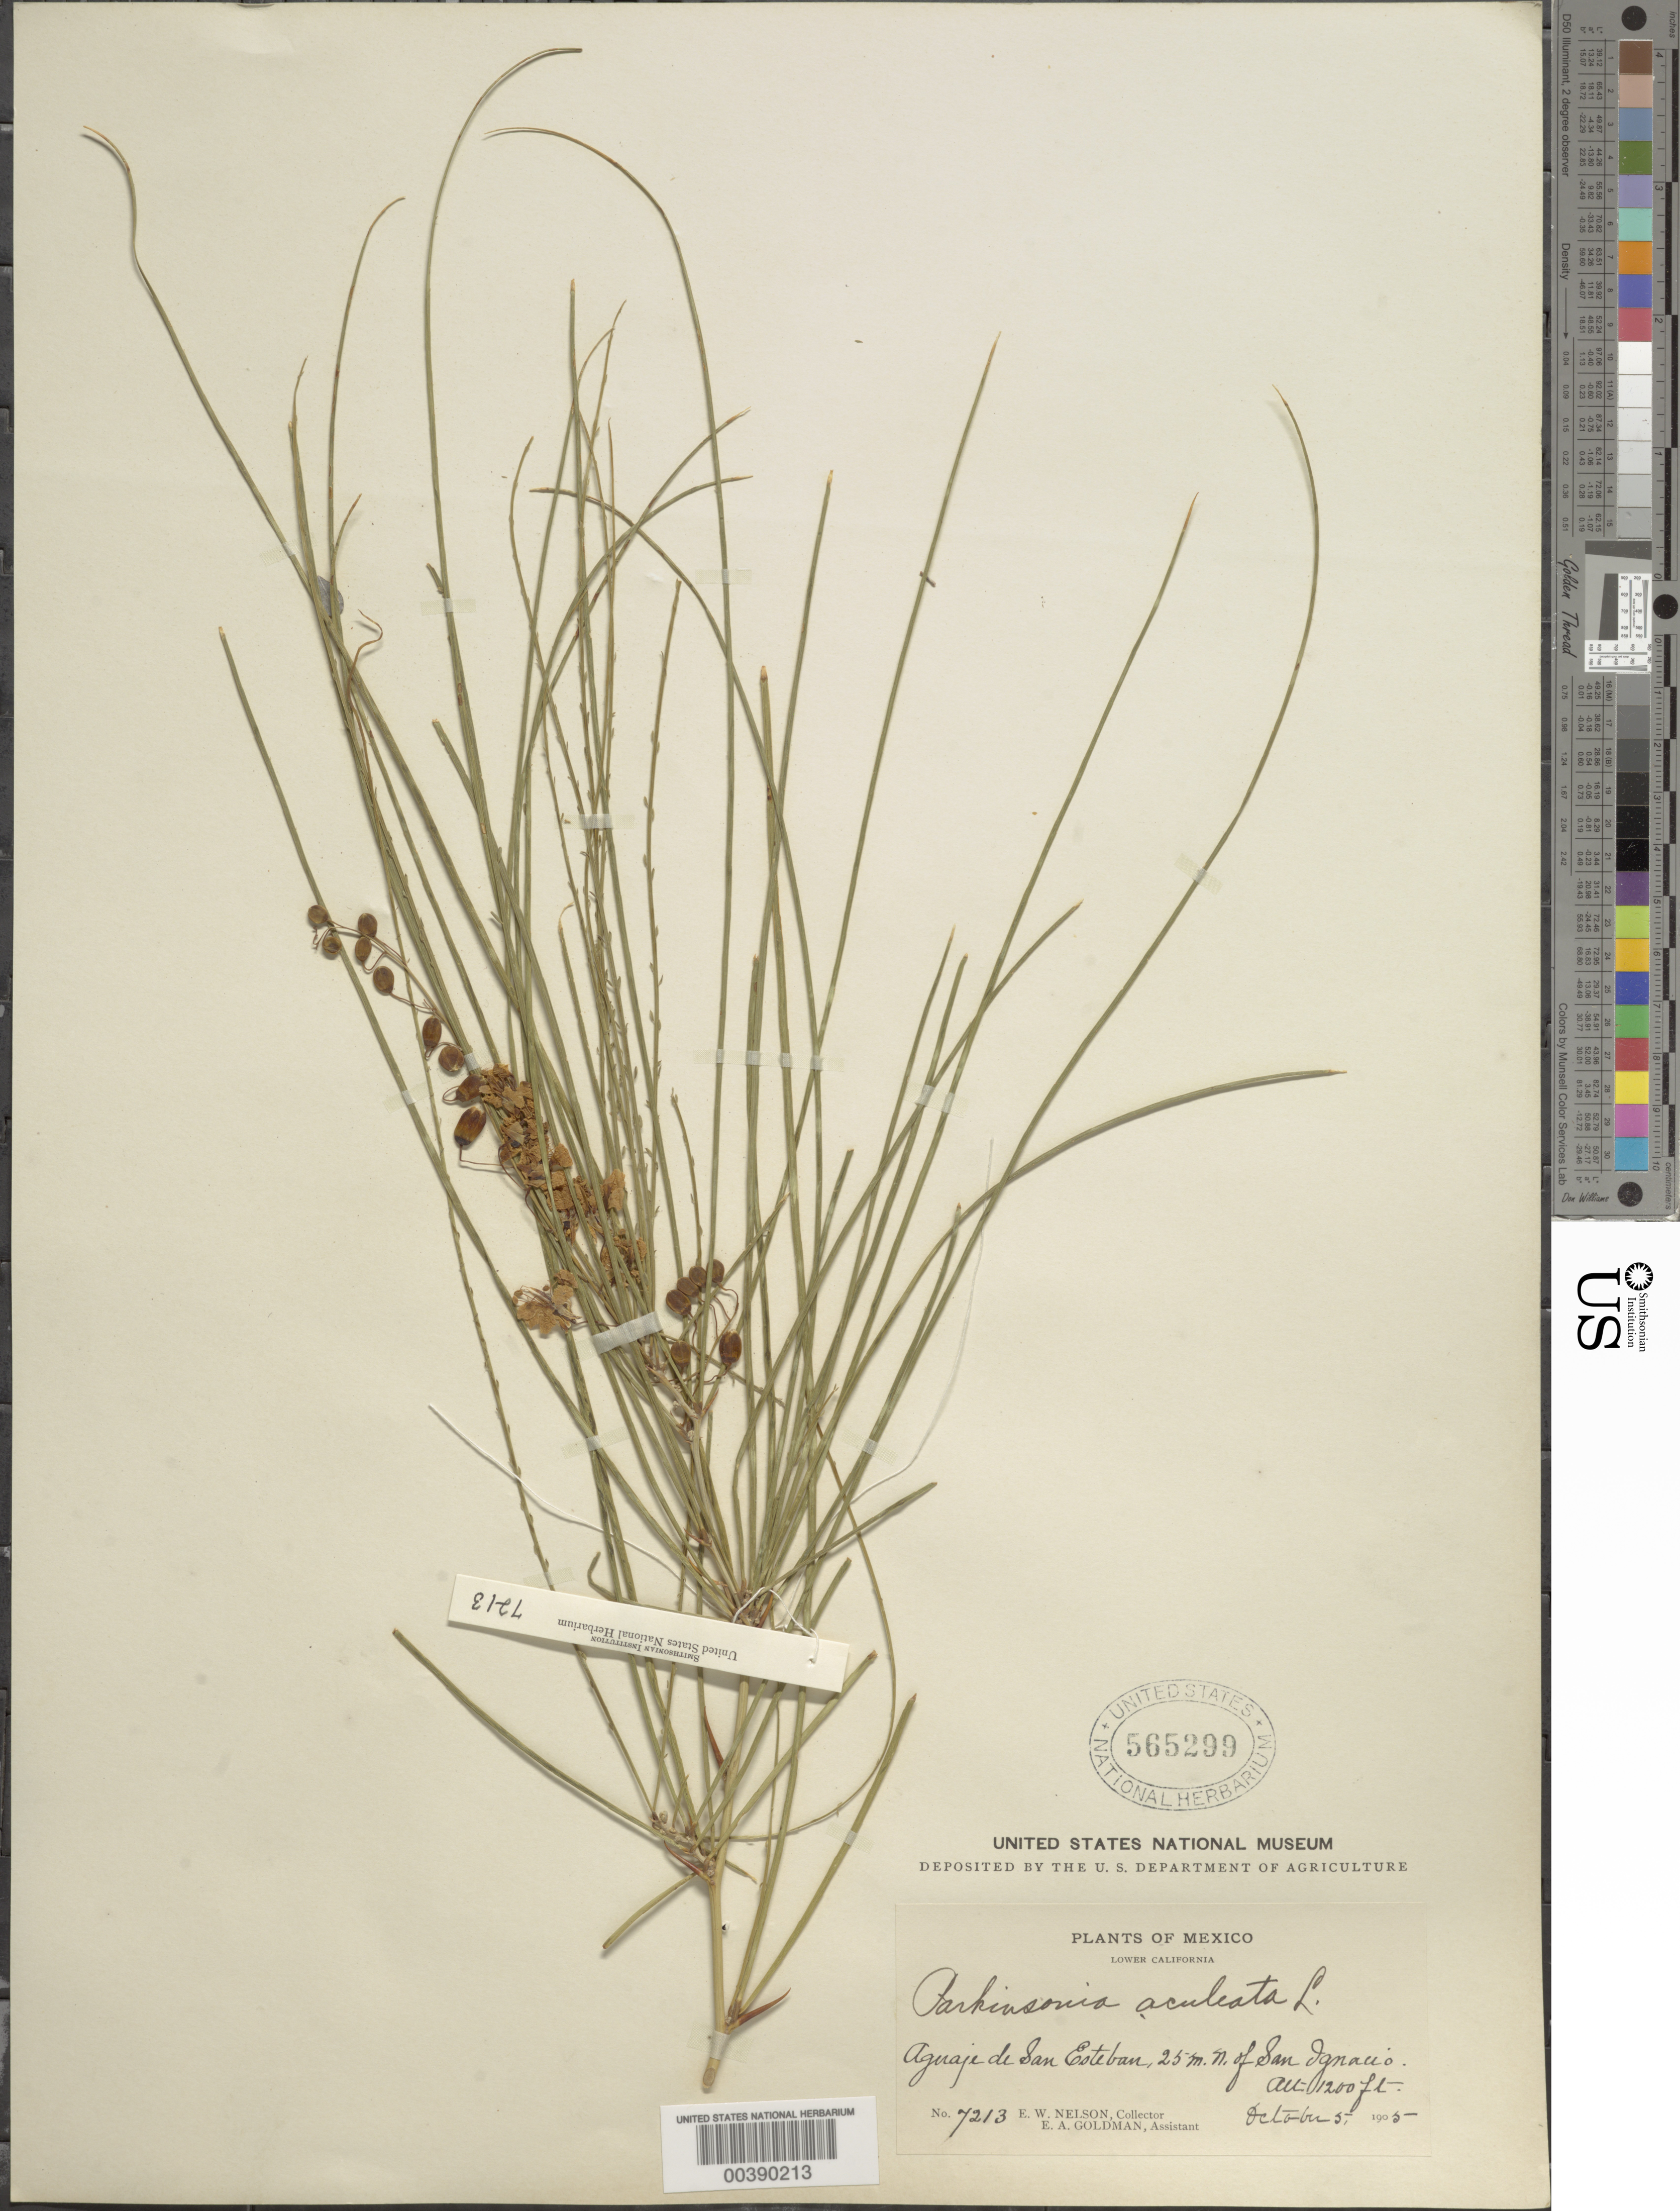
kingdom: Plantae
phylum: Tracheophyta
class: Magnoliopsida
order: Fabales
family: Fabaceae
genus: Parkinsonia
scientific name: Parkinsonia aculeata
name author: L.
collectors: E. W. Nelson & E. A. Goldman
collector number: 7213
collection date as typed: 05 Oct 1905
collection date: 1905-10-05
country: Mexico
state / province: Baja California Sur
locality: Aguaje de San Esteban, 25 km N of San Ignacio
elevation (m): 366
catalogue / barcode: US 565299